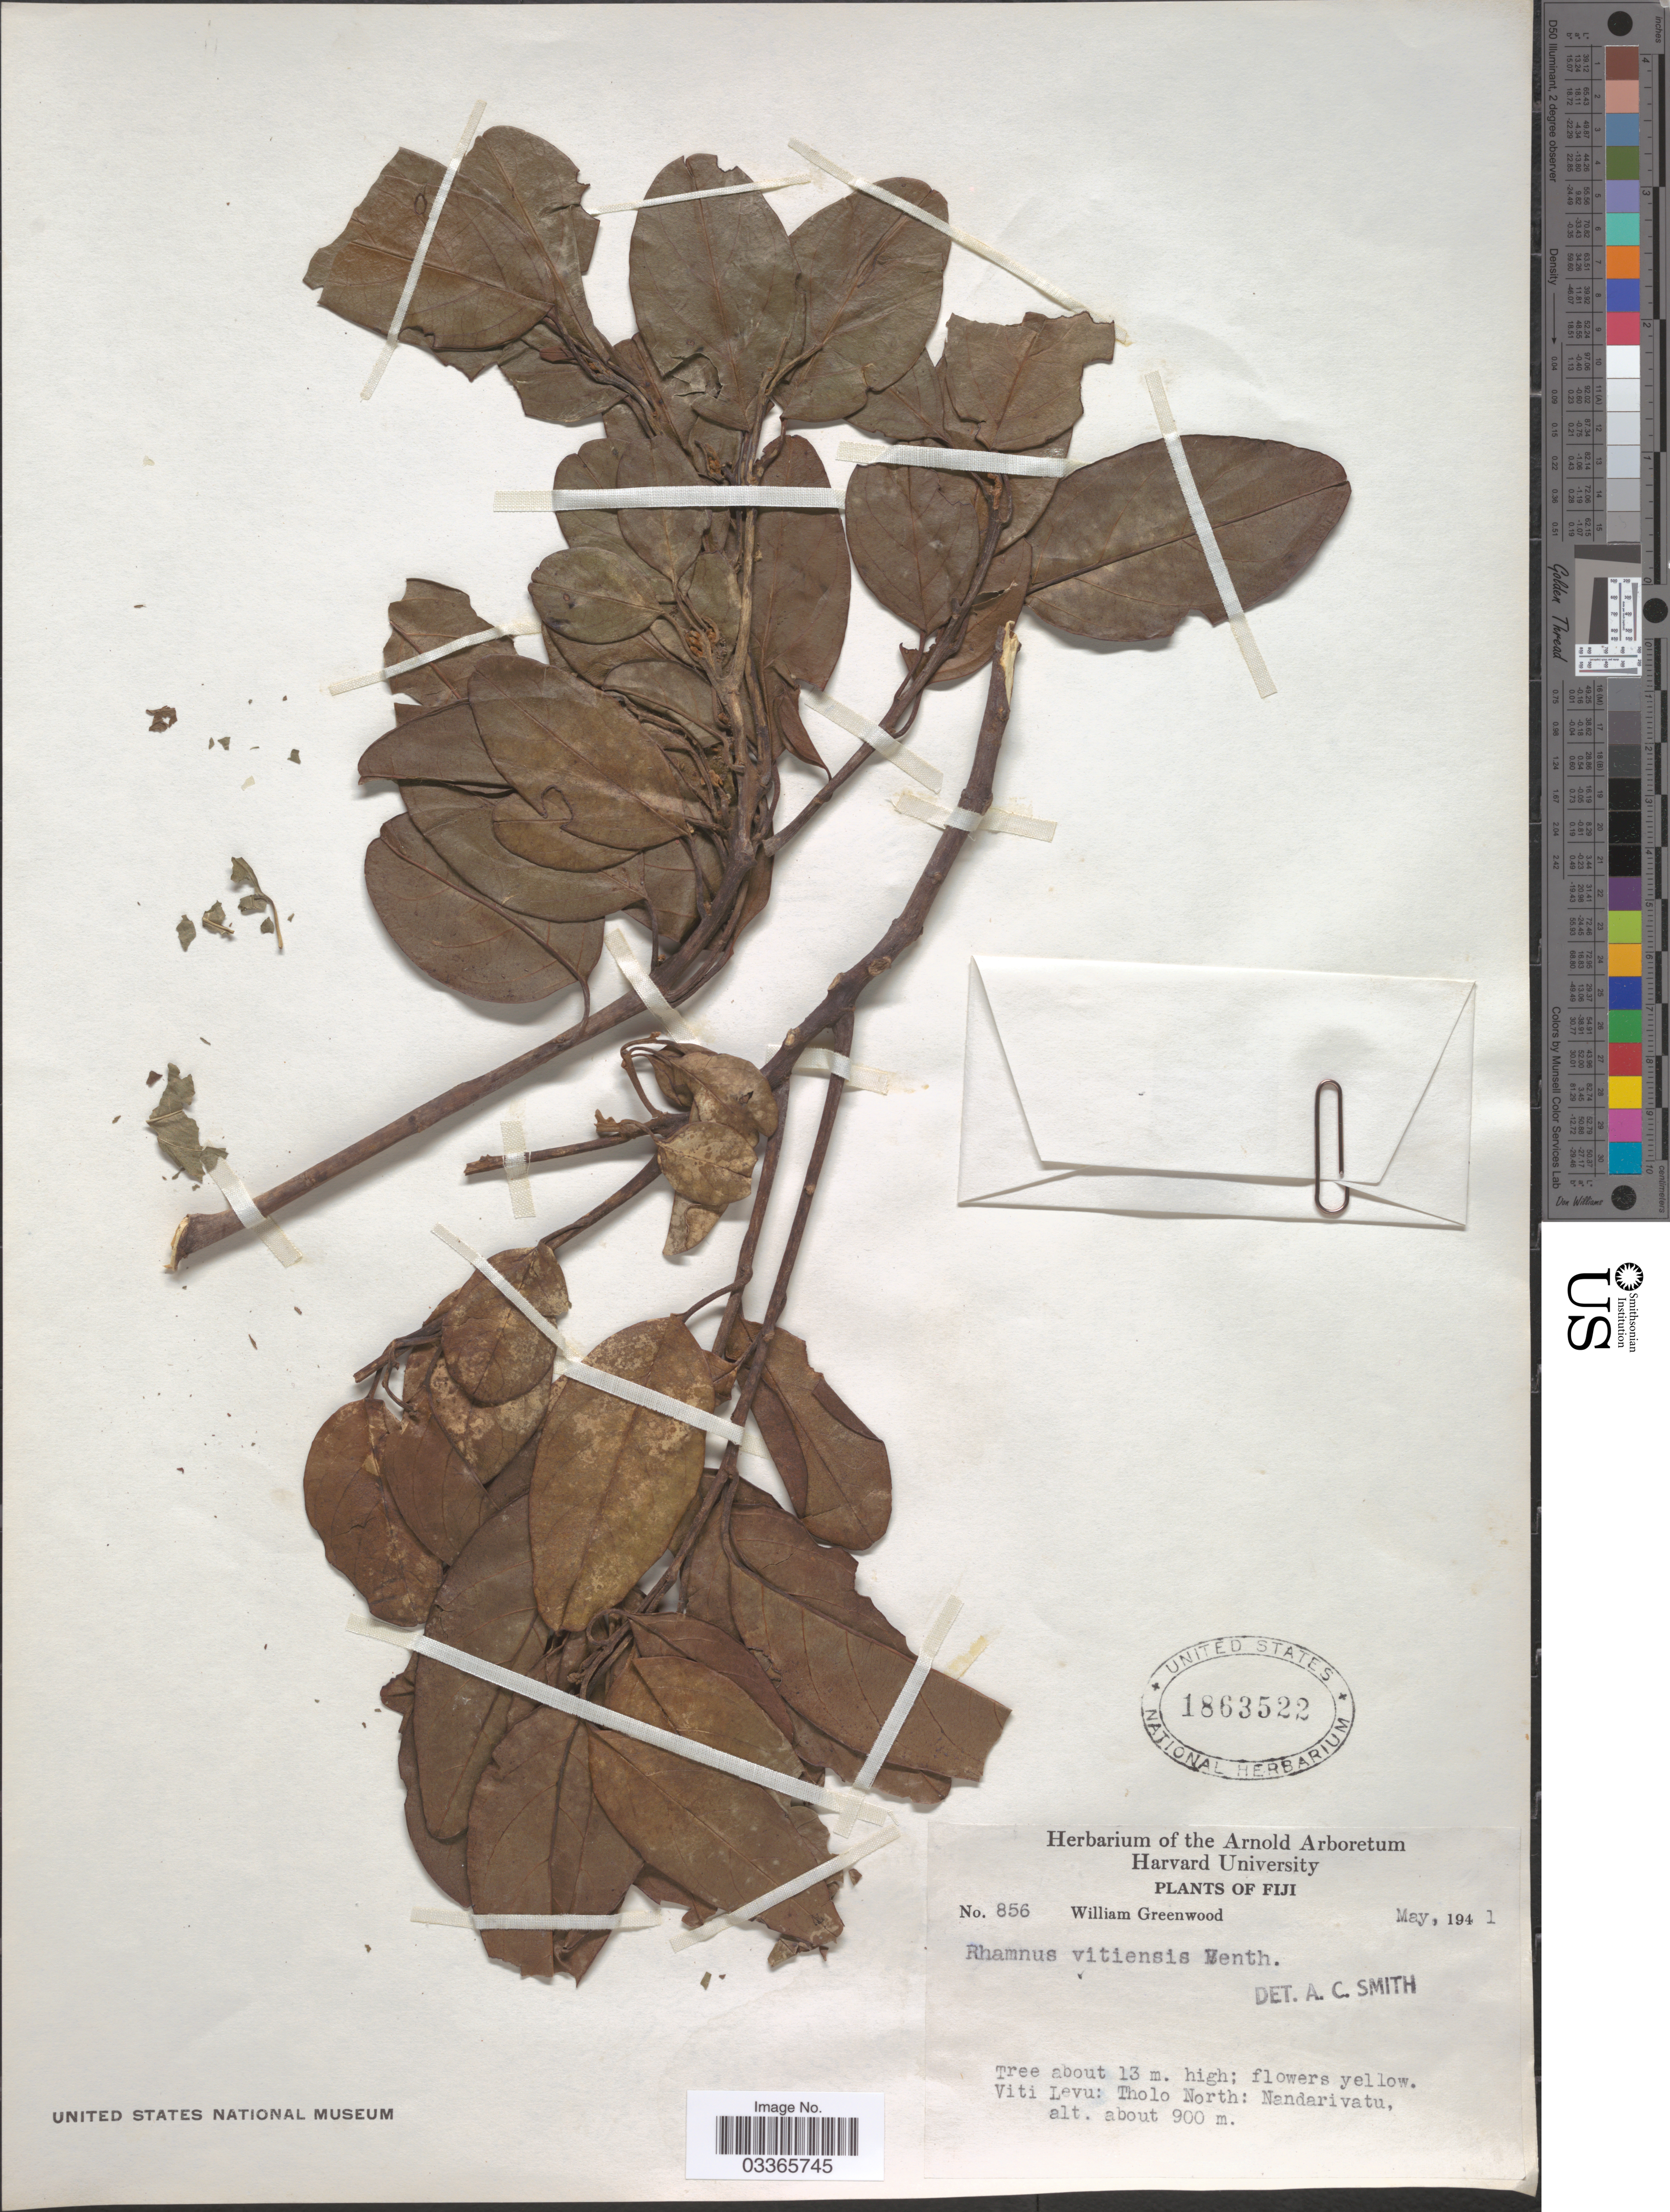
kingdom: Plantae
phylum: Tracheophyta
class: Magnoliopsida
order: Rosales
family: Rhamnaceae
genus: Rhamnella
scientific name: Rhamnella vitiensis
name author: (Benth.) A.C. Sm.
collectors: W. Greenwood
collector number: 856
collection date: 1941-05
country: Fiji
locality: Viti Levu: Tholo North: Nandarivatu.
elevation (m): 900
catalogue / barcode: US 1863522